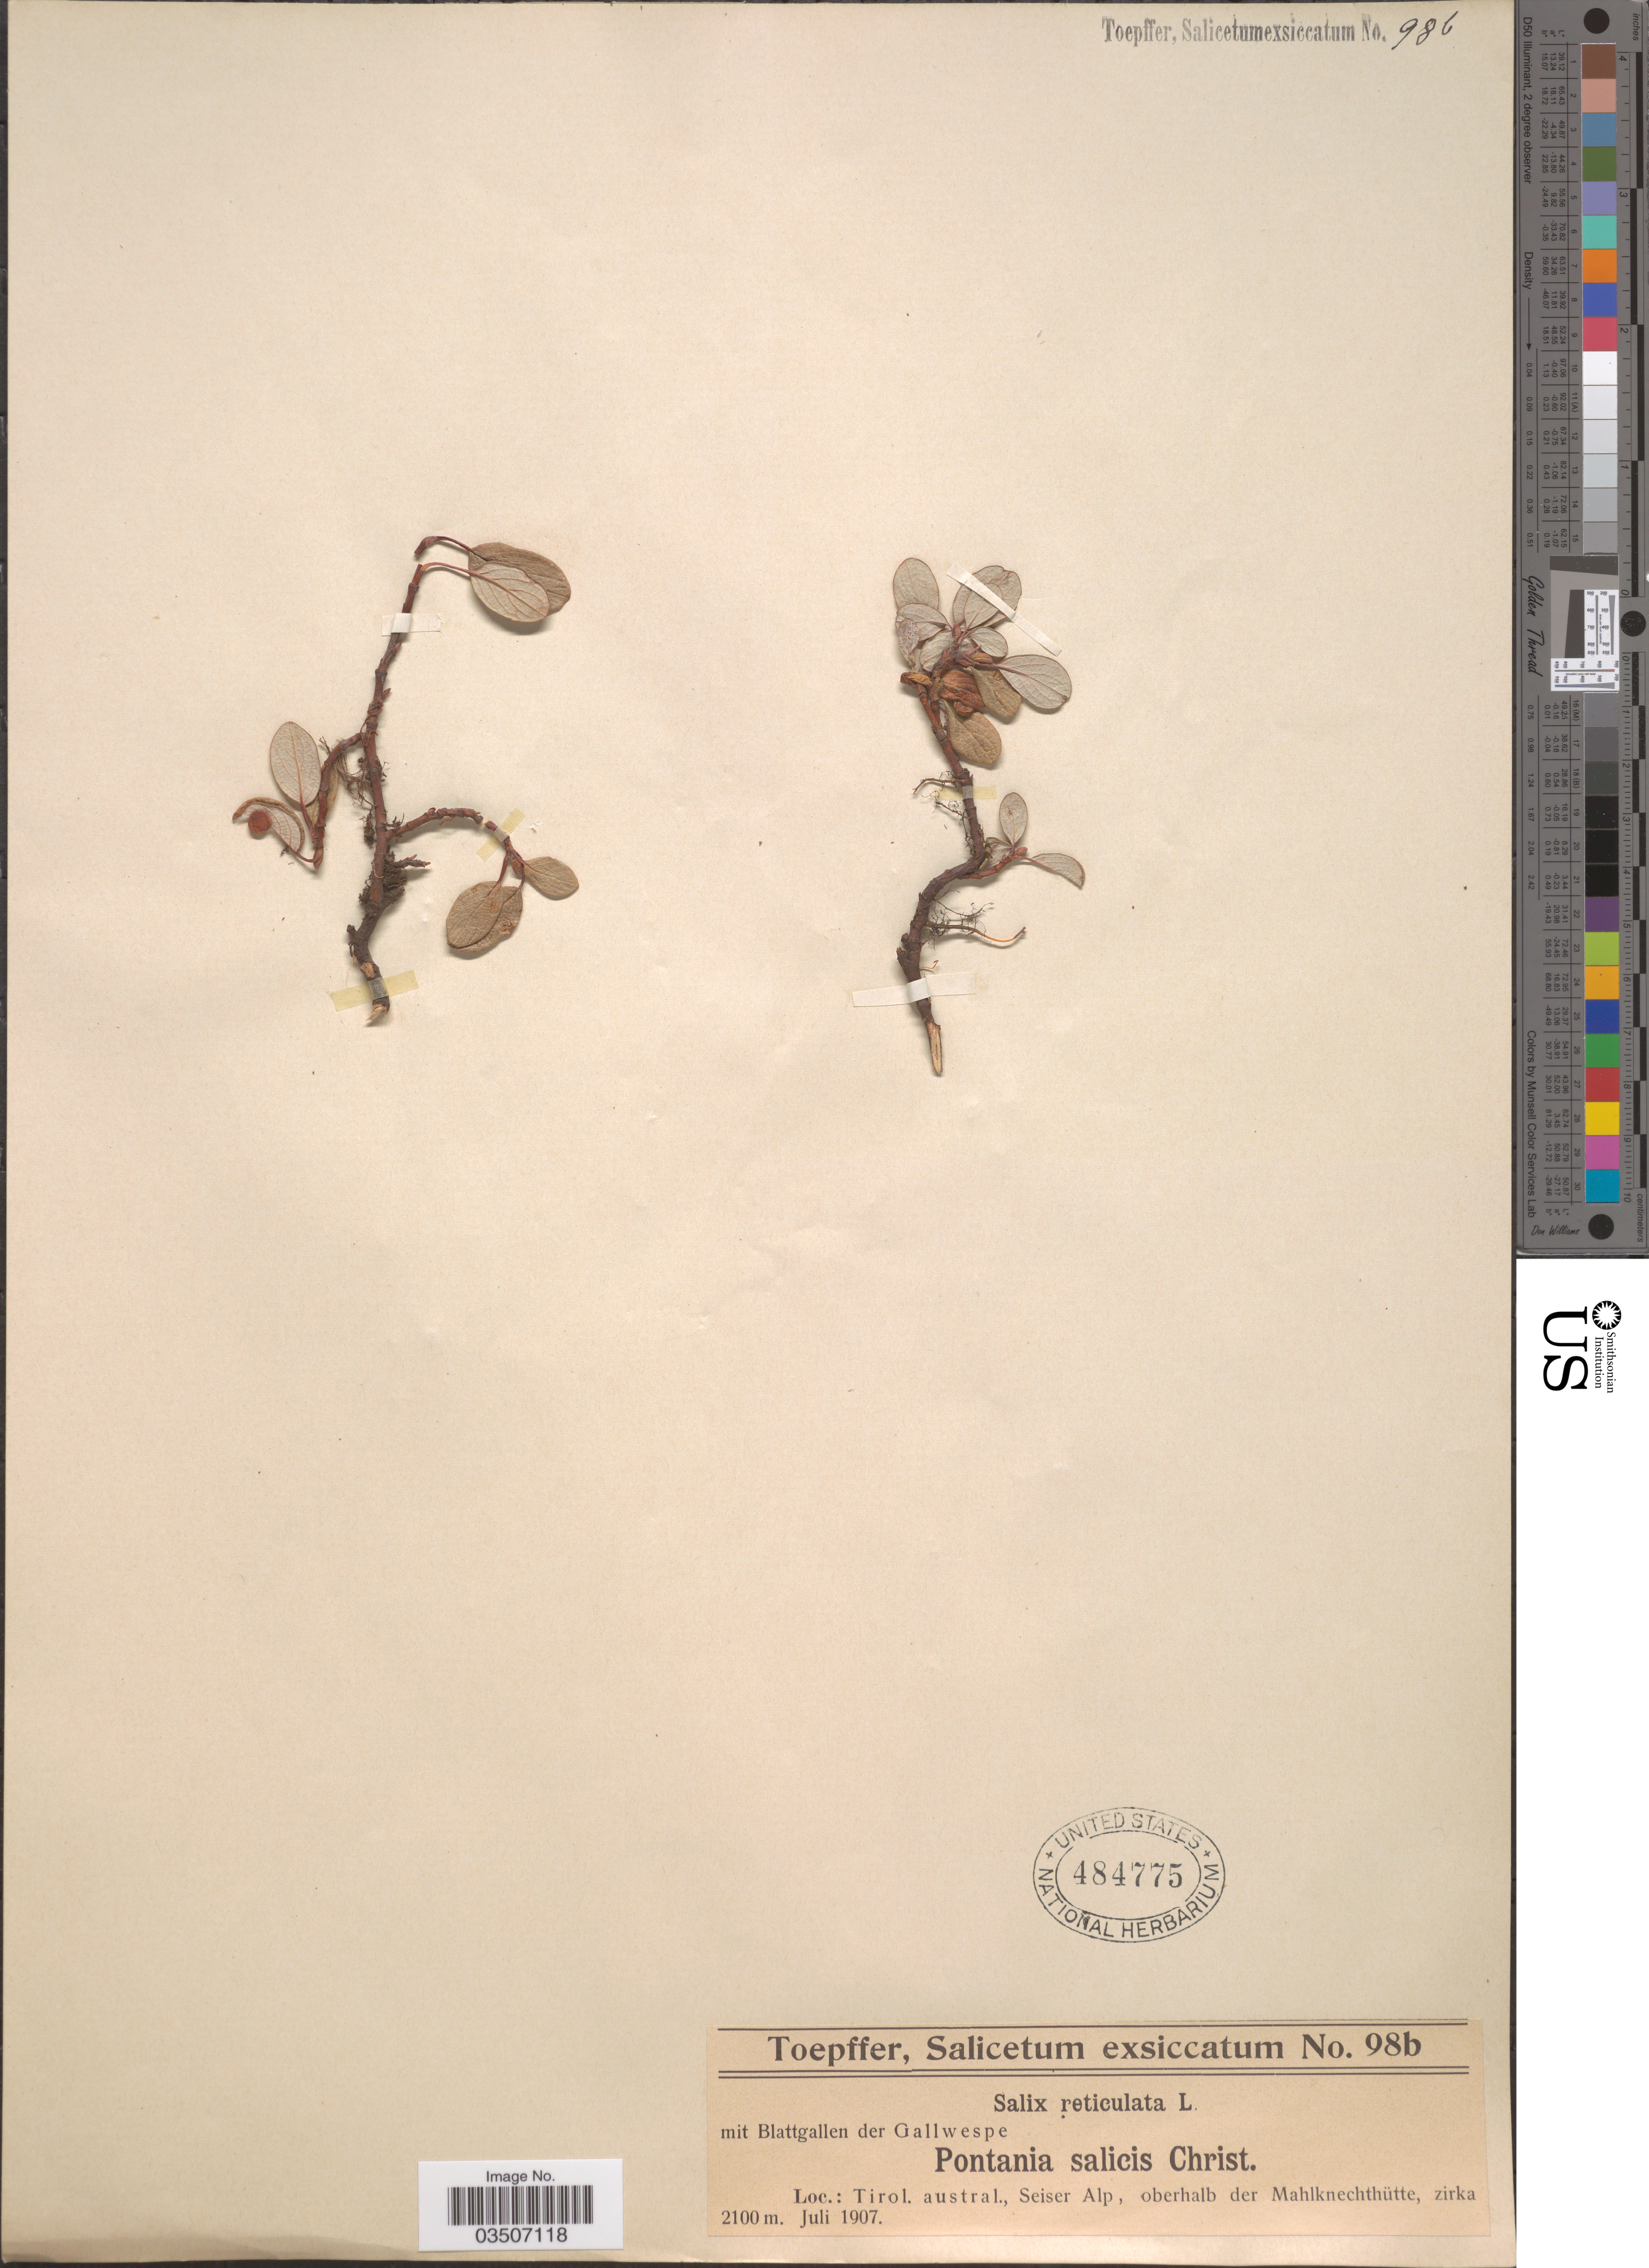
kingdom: Plantae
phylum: Tracheophyta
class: Magnoliopsida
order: Malpighiales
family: Salicaceae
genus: Salix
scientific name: Salix reticulata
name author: L.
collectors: A. Toepffer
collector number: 98b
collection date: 1907-07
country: Austria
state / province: Styria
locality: Tirol. austral., Seiser Alp, oberhalb der Mahlknechthütte.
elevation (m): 2100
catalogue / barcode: US 484775